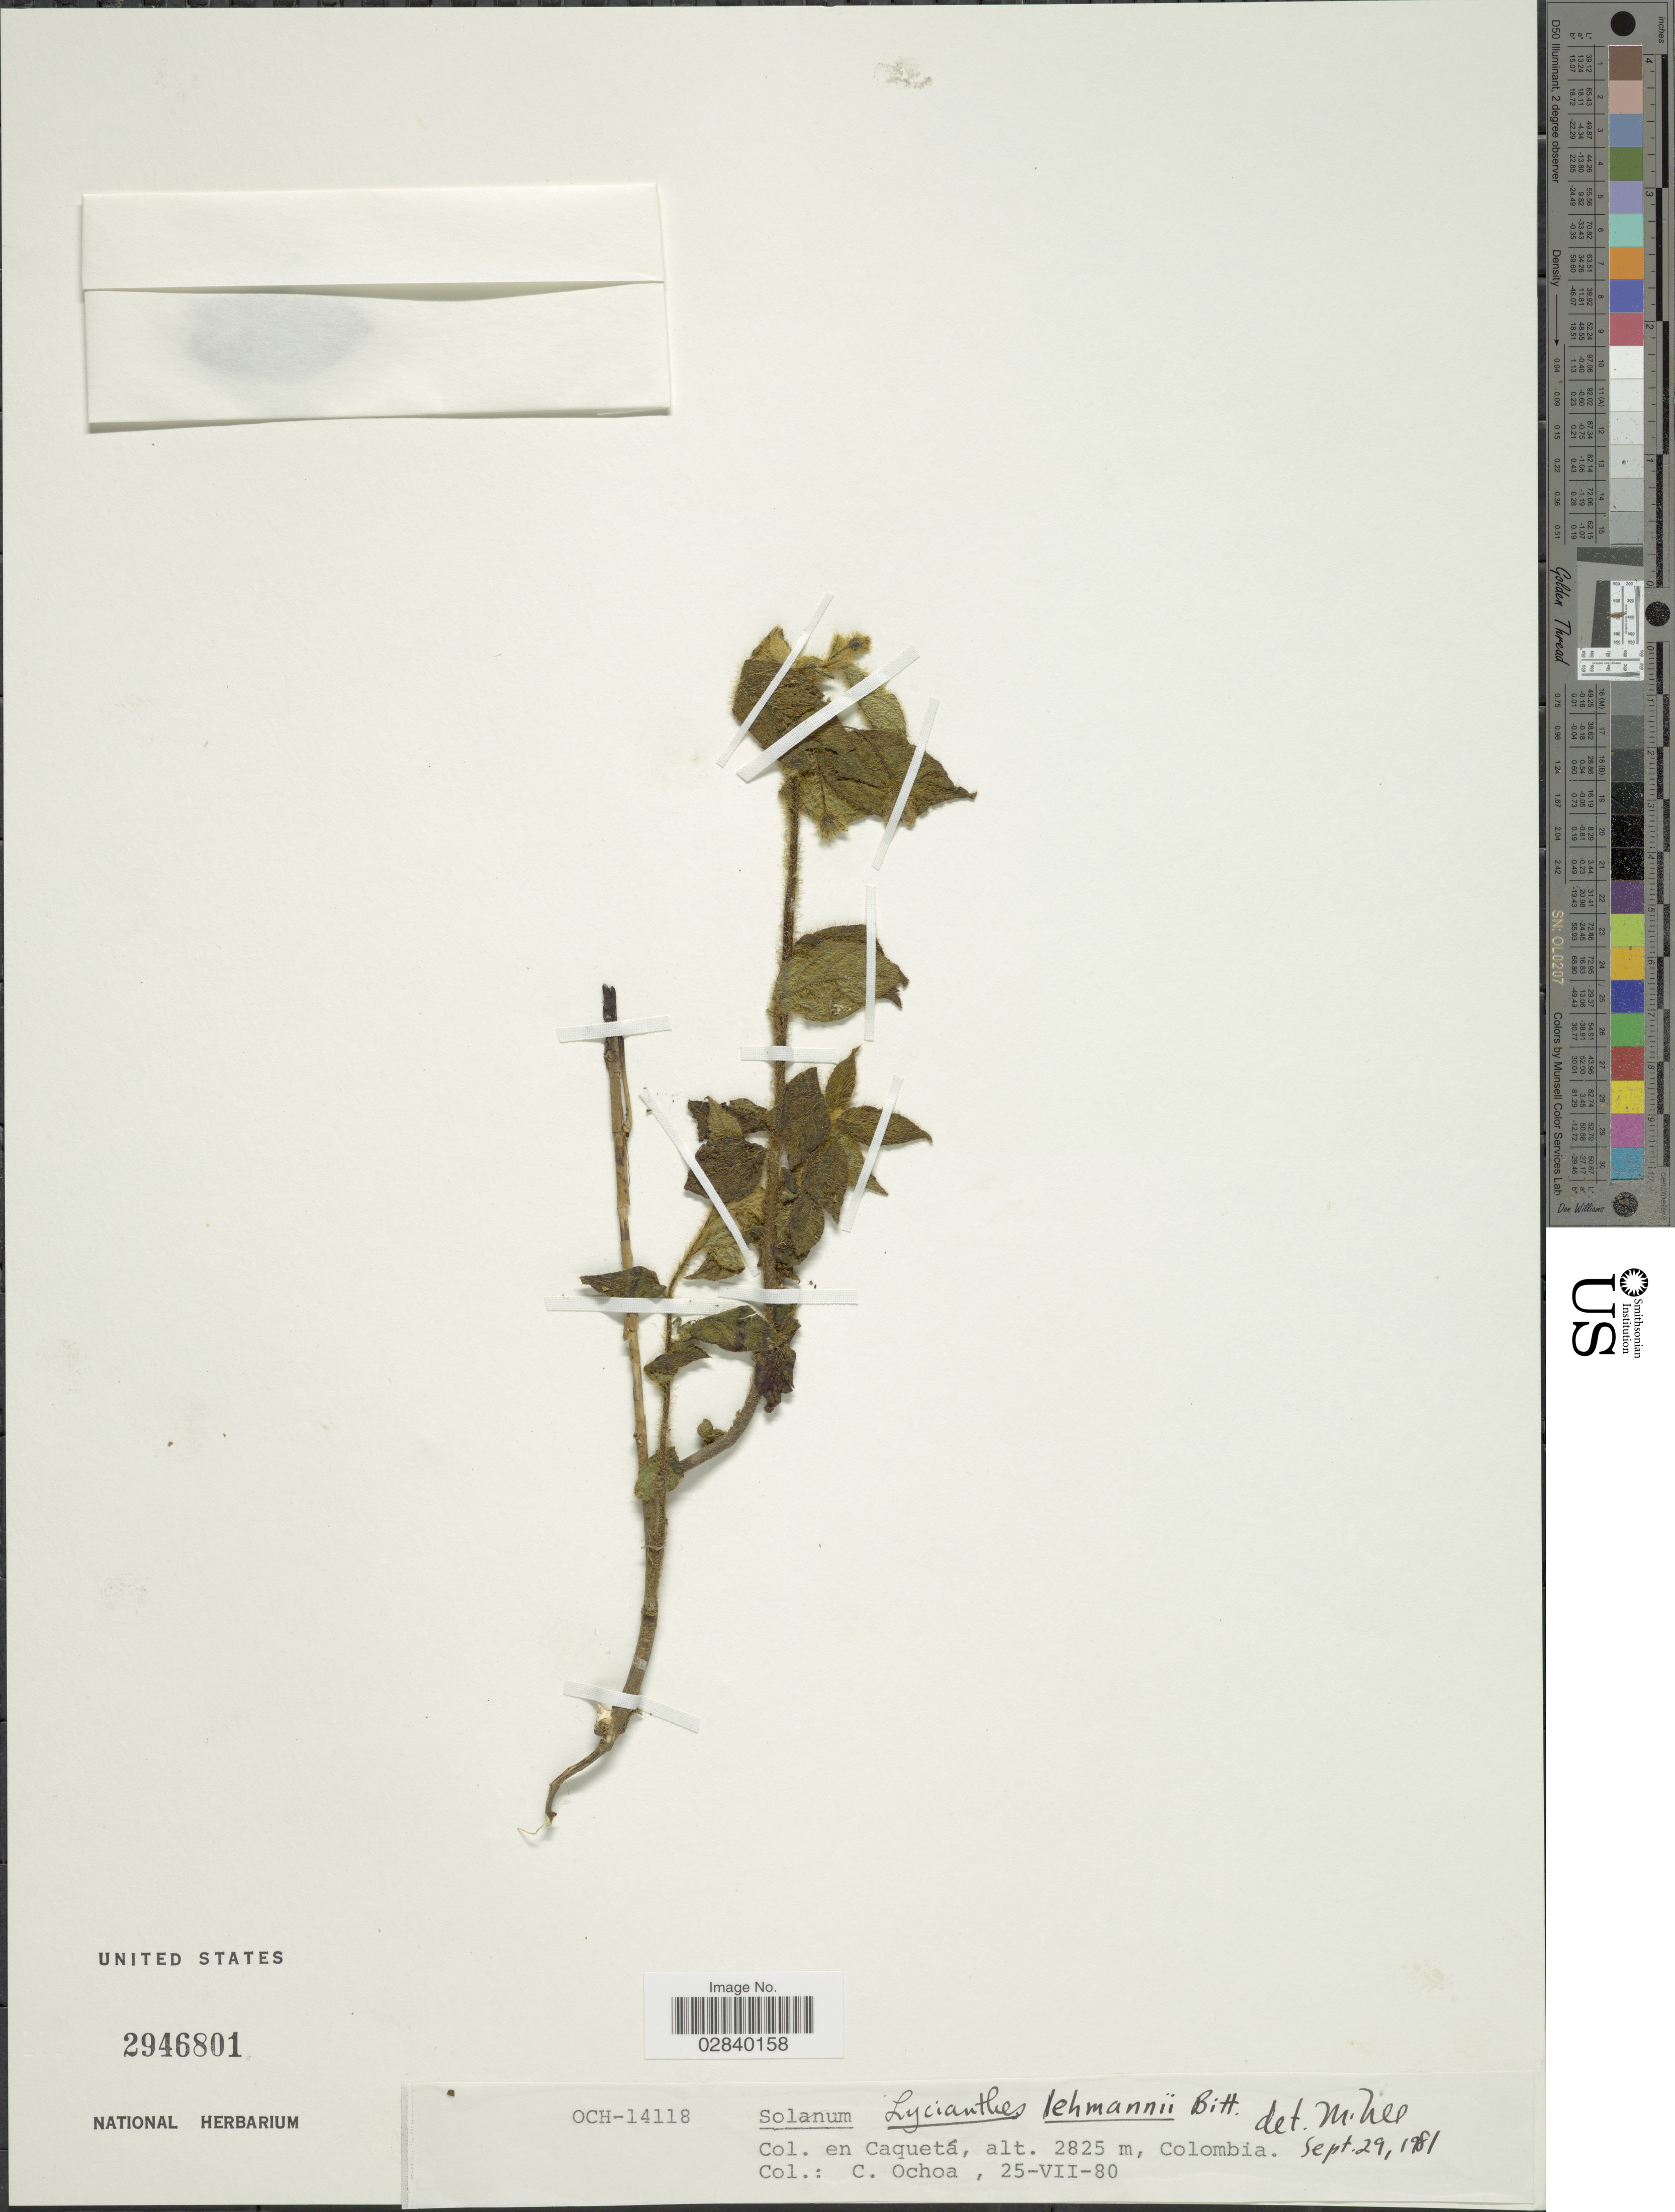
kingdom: Plantae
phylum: Tracheophyta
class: Magnoliopsida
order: Solanales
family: Solanaceae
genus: Lycianthes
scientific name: Lycianthes acutifolia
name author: (Ruiz & Pav.) Bitter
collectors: C. Ochoa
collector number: OCH-14118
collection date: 1981-09-29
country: Colombia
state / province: Caquetá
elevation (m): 2825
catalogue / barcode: US 2946801